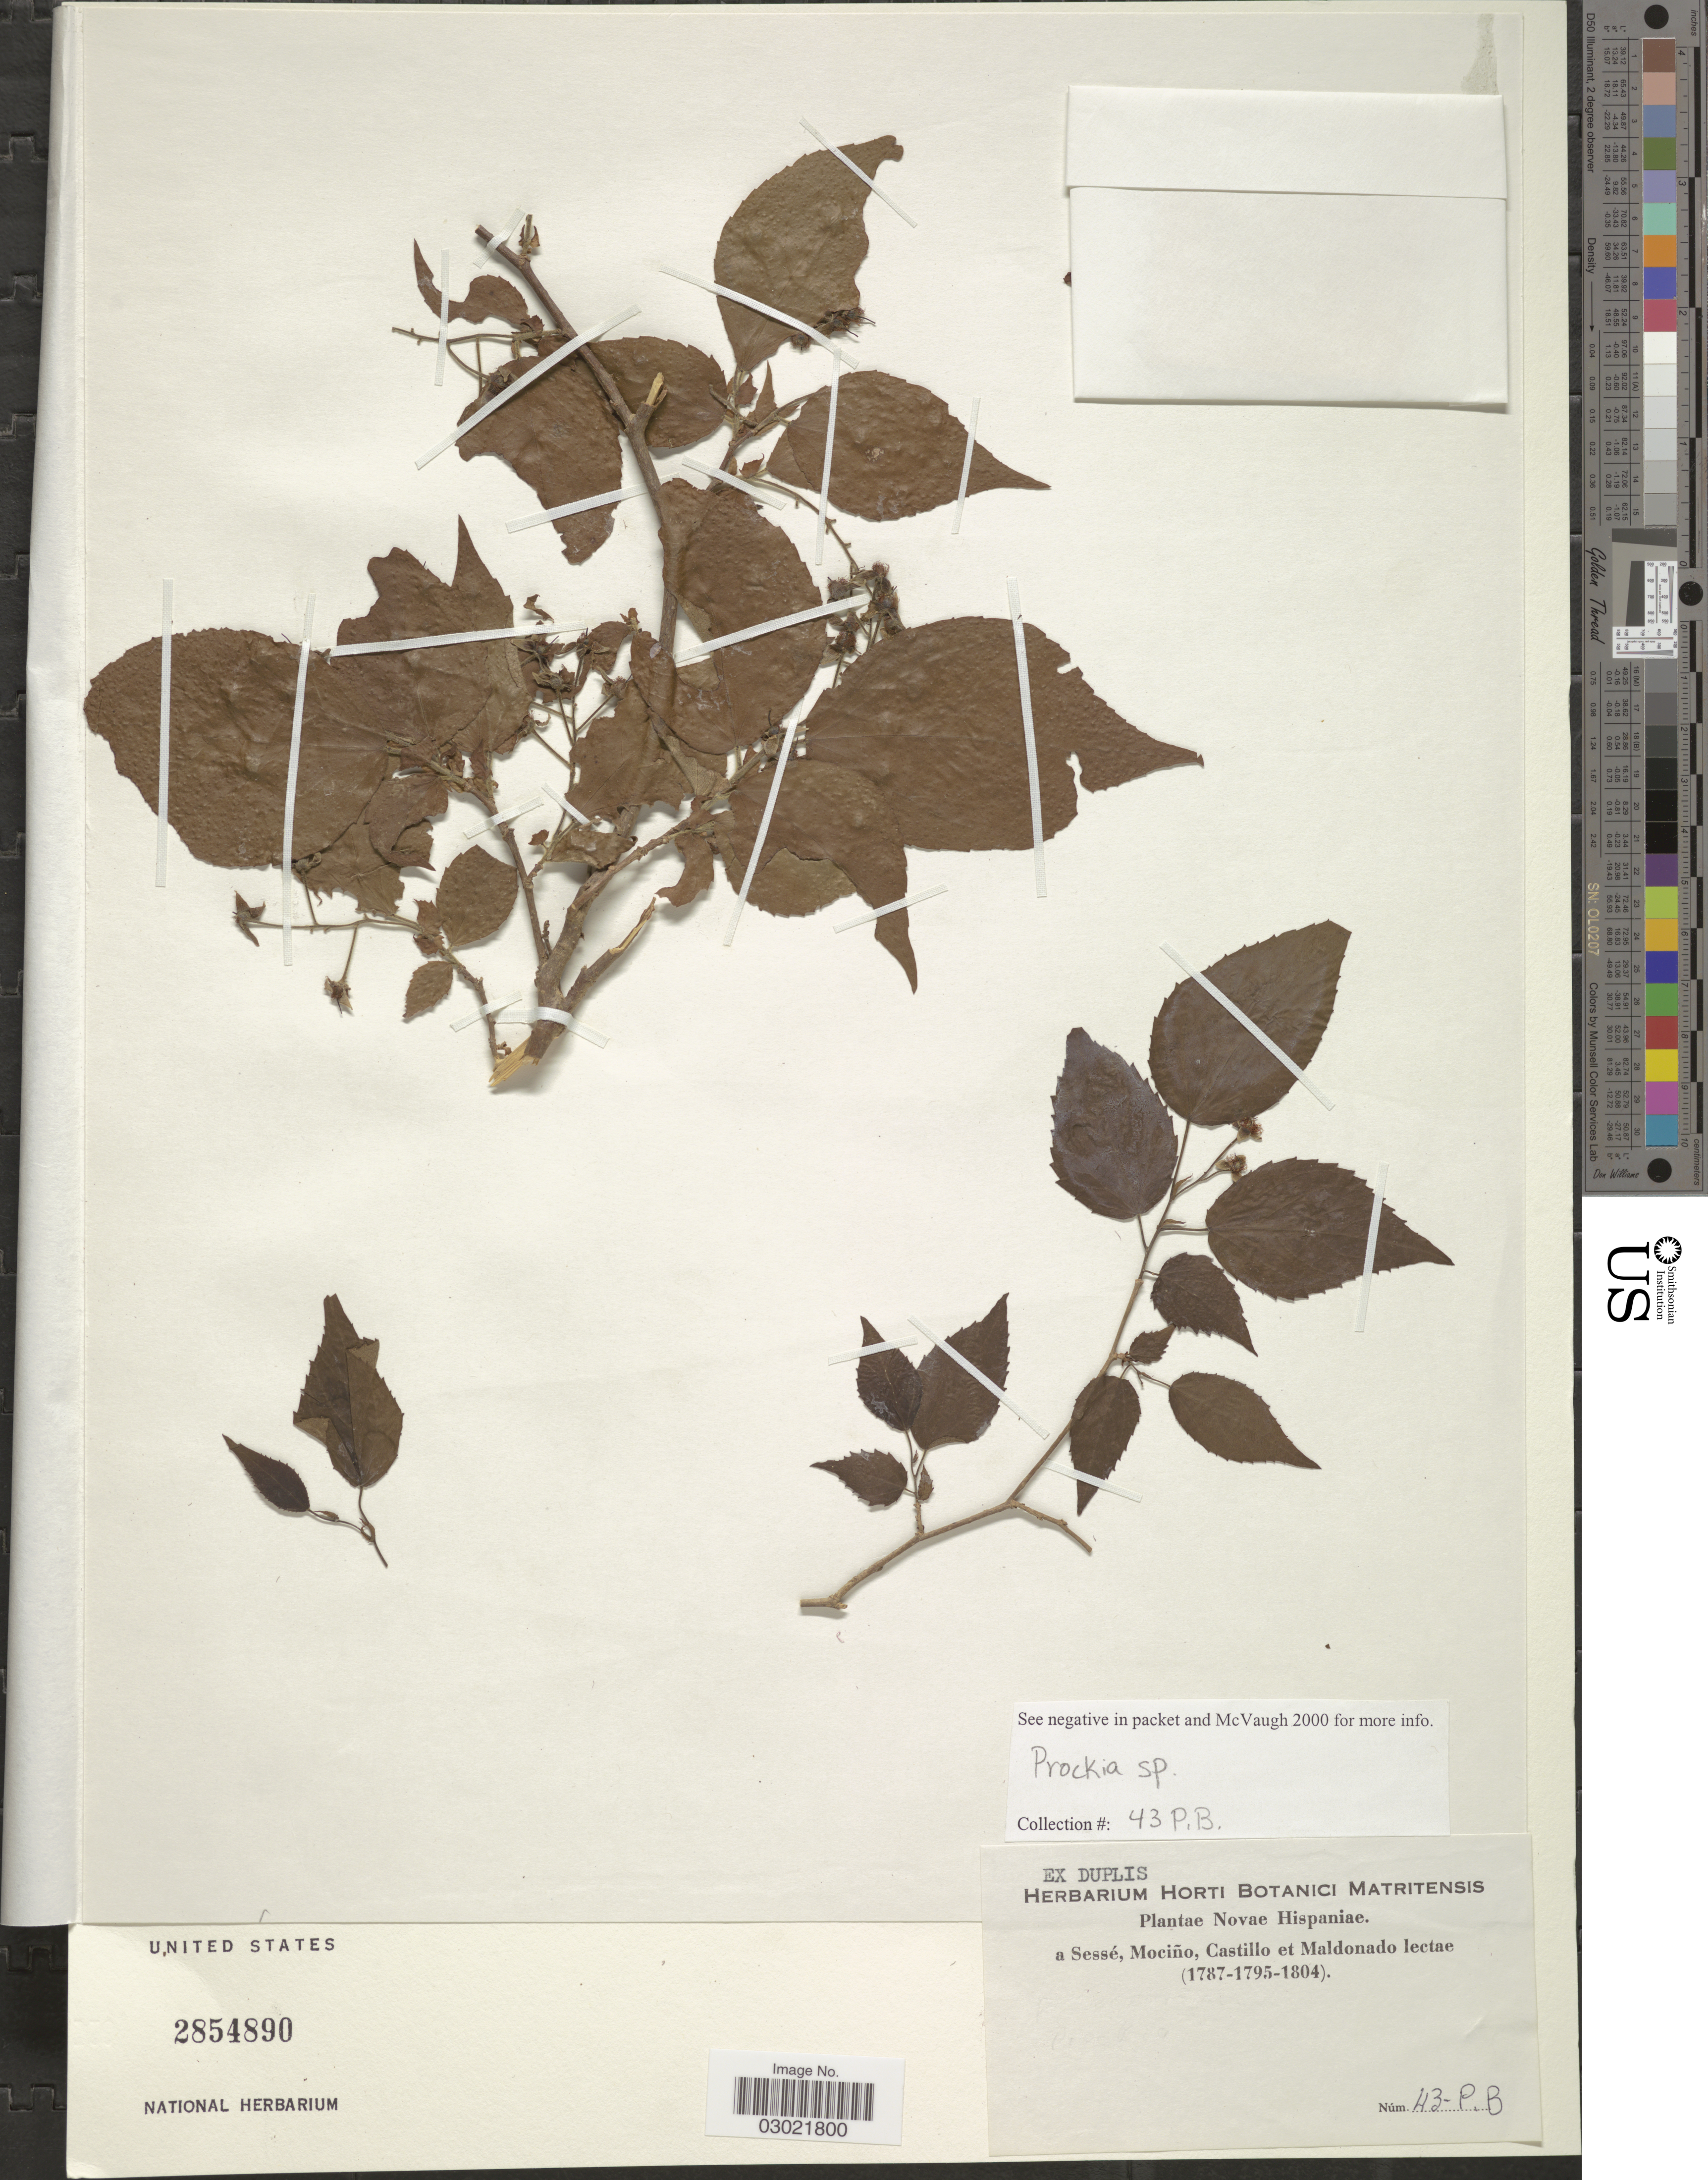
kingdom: Plantae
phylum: Tracheophyta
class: Magnoliopsida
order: Malpighiales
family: Salicaceae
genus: Prockia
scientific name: Prockia crucis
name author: P. Browne ex L.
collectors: Sessé, --, Mociño, Castillo, -- & Maldonado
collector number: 43 P.B.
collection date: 1787/1804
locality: Novae Hispaniae.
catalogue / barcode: US 2854890